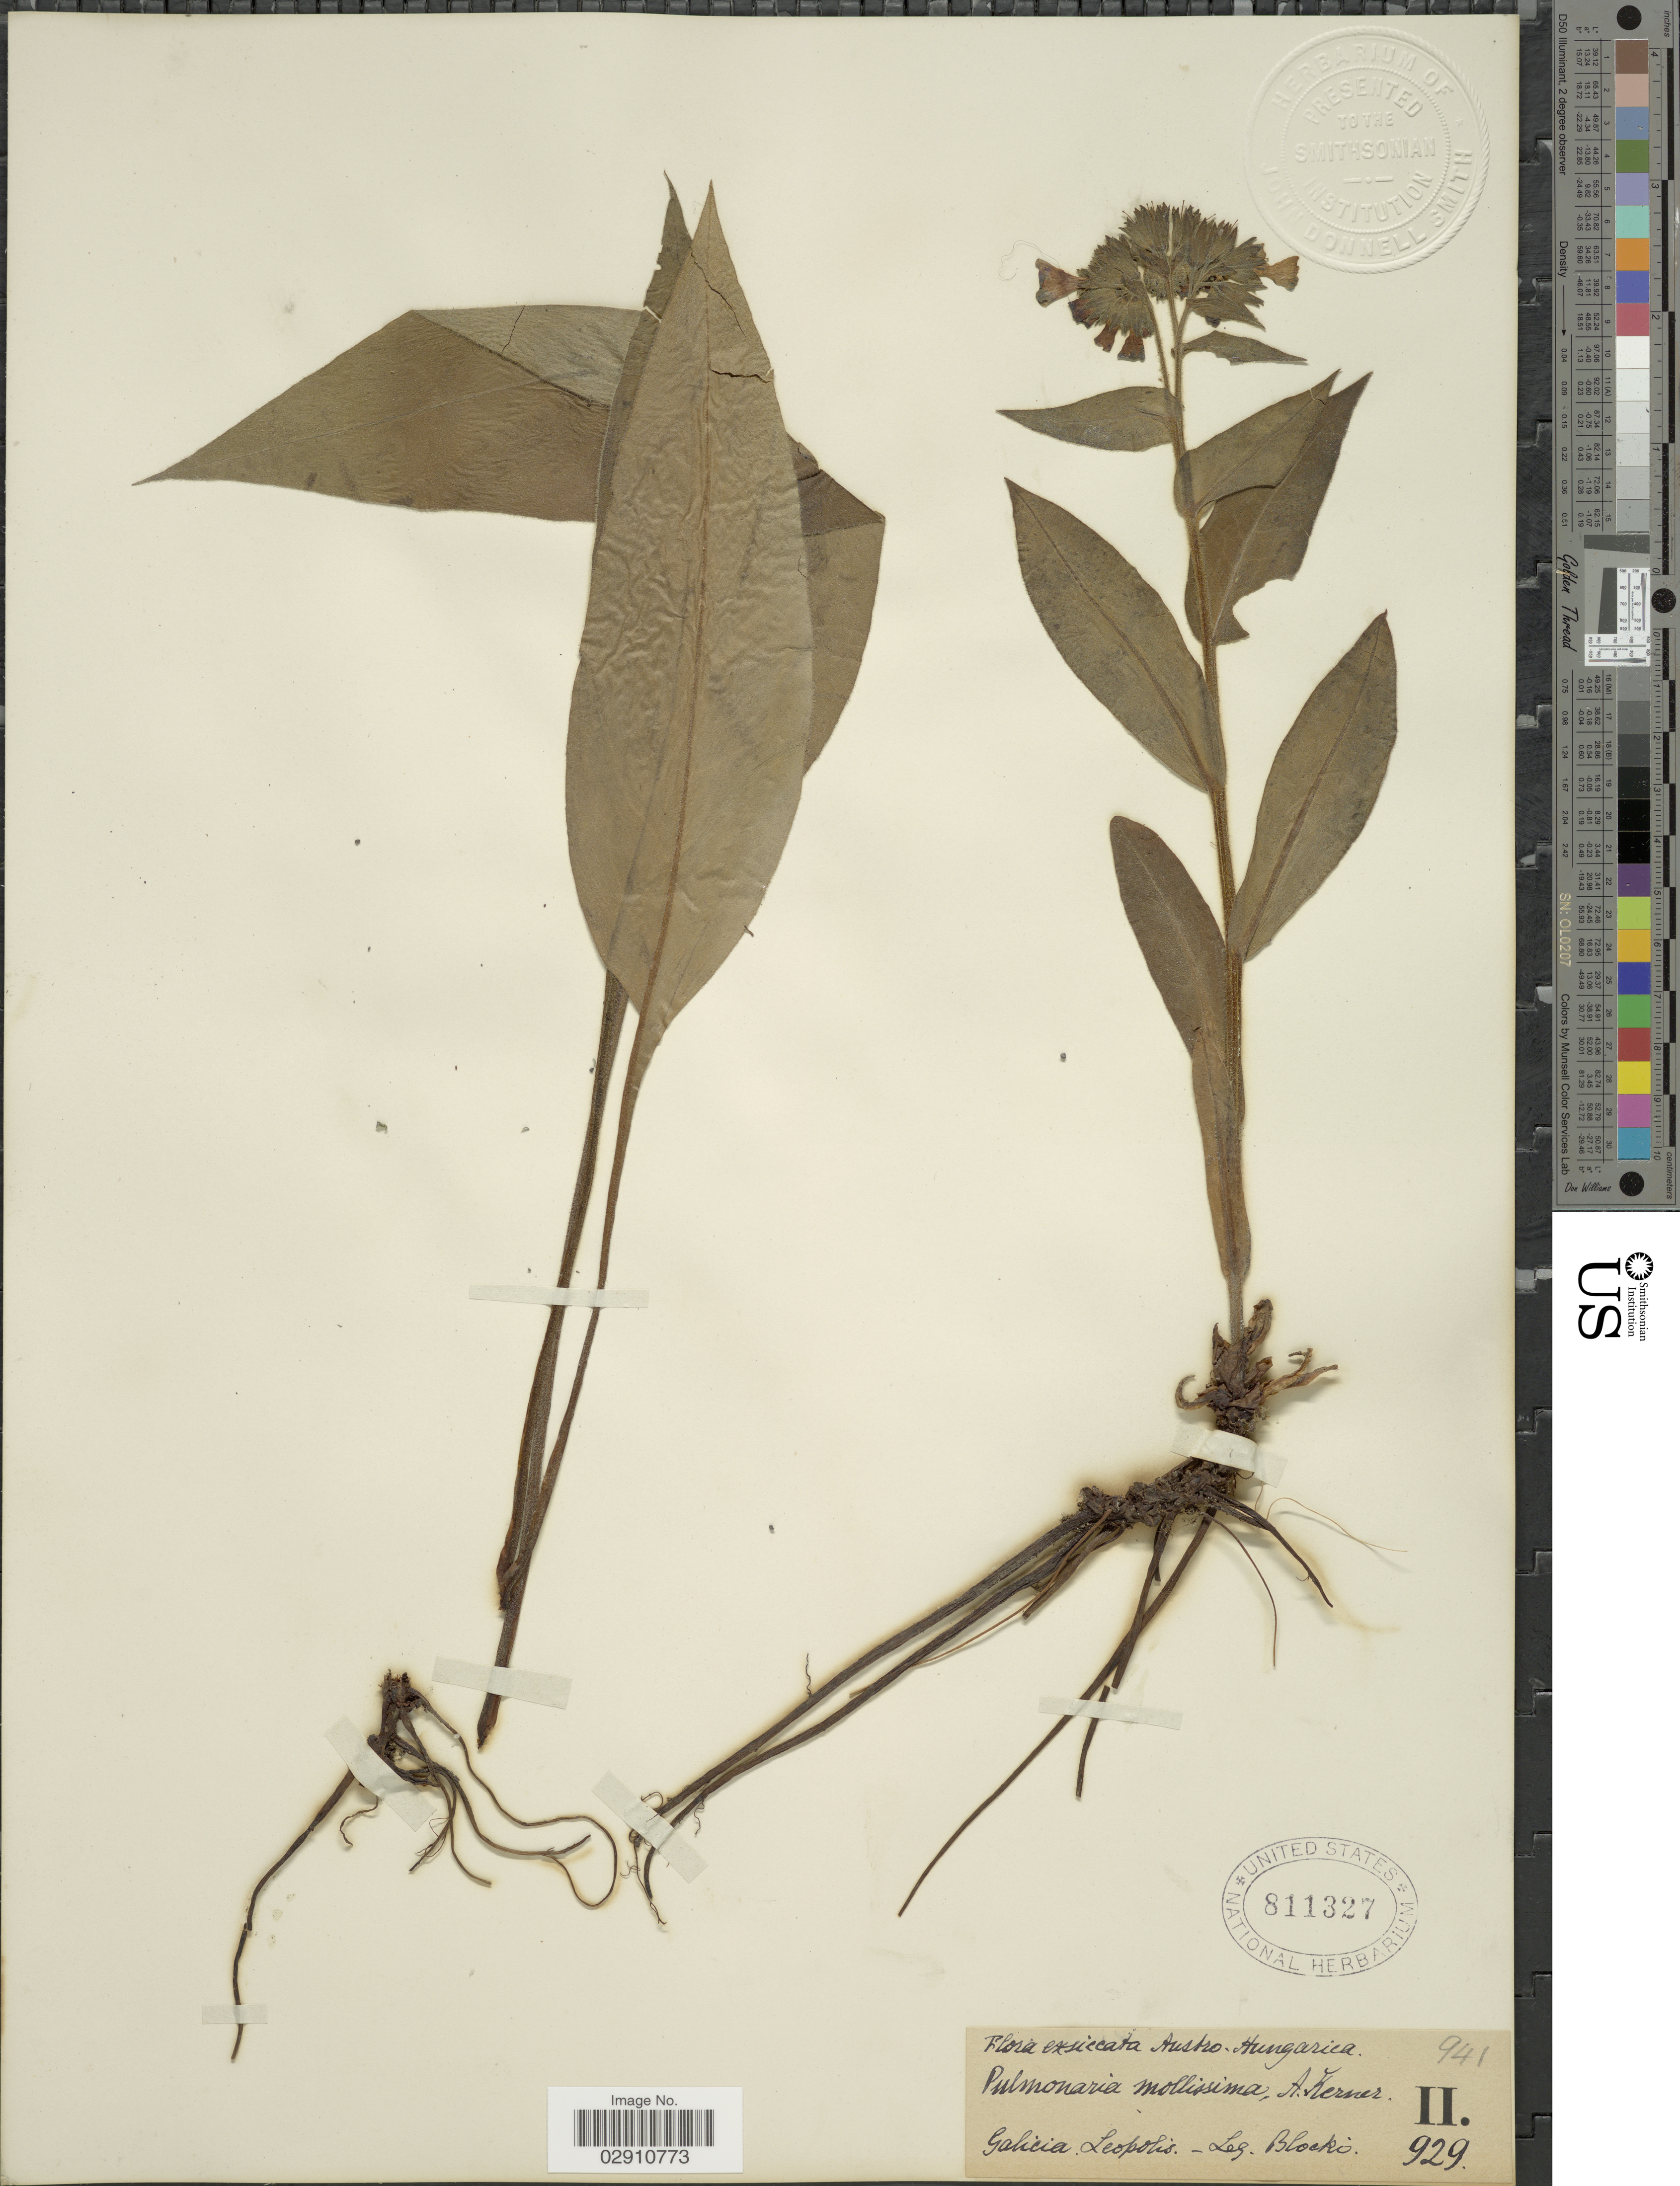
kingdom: Plantae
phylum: Tracheophyta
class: Magnoliopsida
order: Boraginales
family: Boraginaceae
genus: Pulmonaria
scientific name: Pulmonaria mollissima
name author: A. Kern.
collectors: Blocki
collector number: II929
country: Spain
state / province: Galicia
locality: Galicia. Leopolis.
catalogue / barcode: US 811327